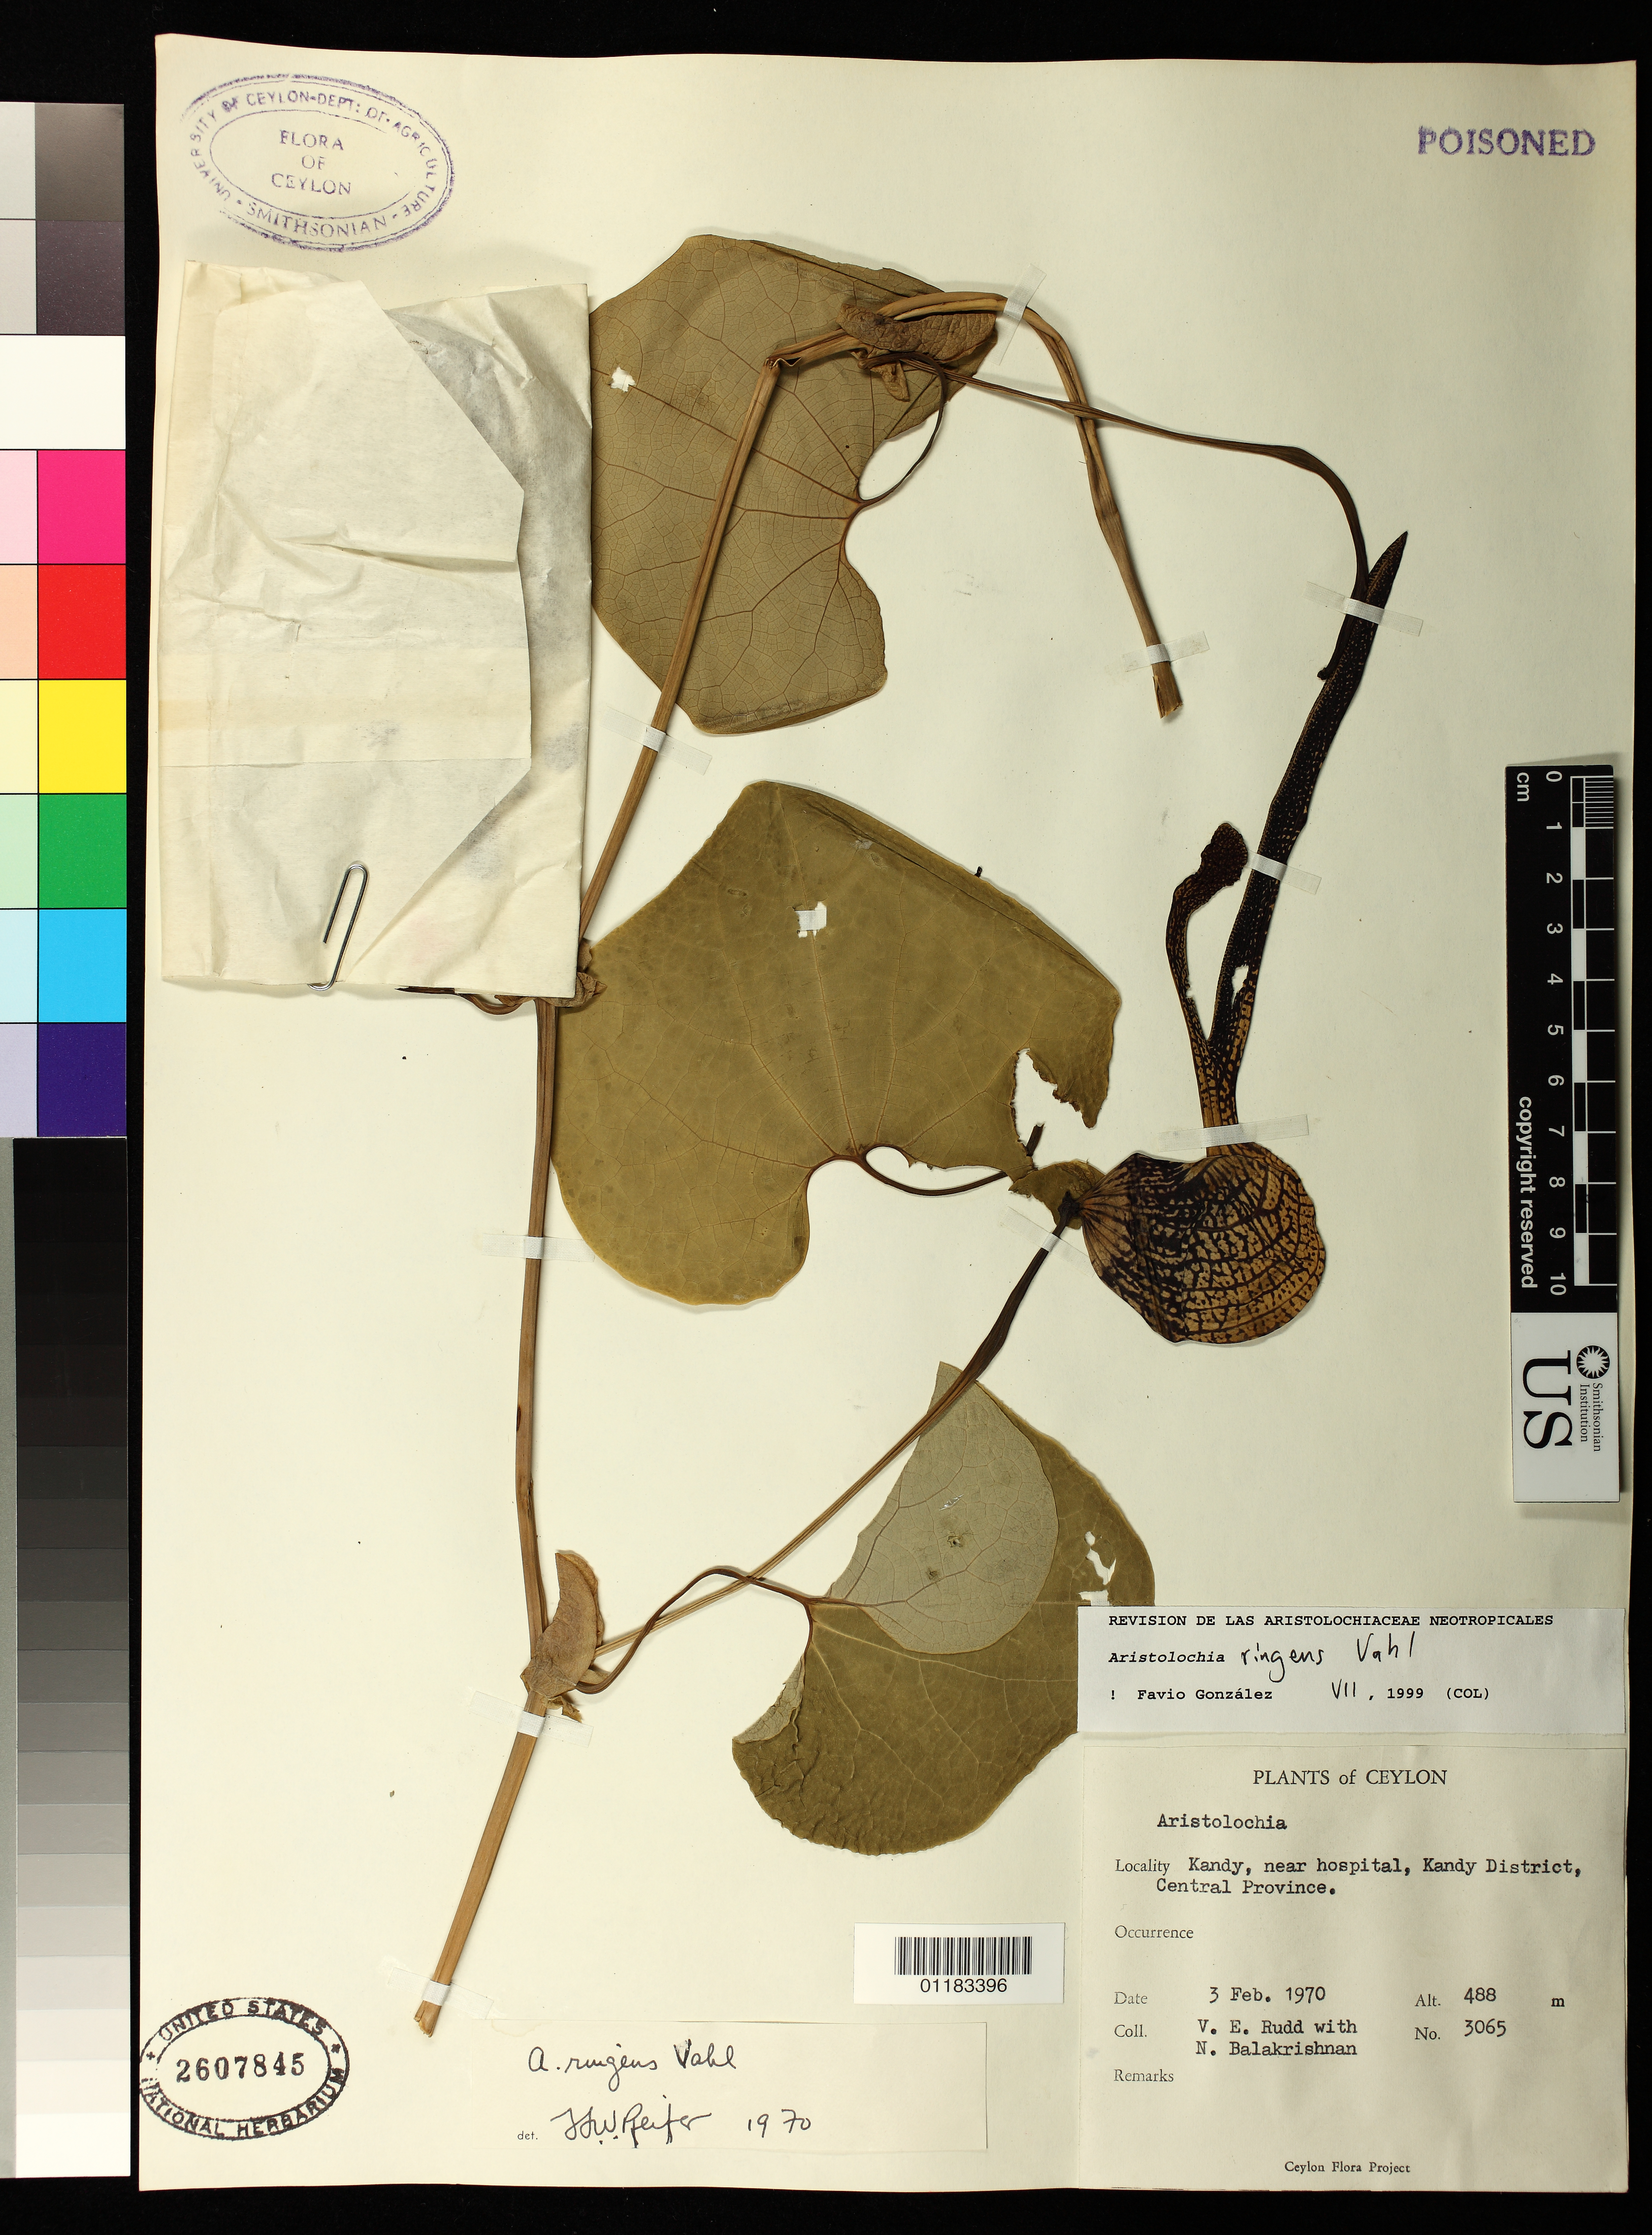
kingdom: Plantae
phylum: Tracheophyta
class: Magnoliopsida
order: Piperales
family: Aristolochiaceae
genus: Aristolochia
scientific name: Aristolochia ringens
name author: Vahl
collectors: V. E. Rudd & N. Balakrishnan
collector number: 3065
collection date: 1970-02-03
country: Sri Lanka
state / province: Central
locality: Kandy, near hospital, Kandy District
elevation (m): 488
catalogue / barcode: US 2607845